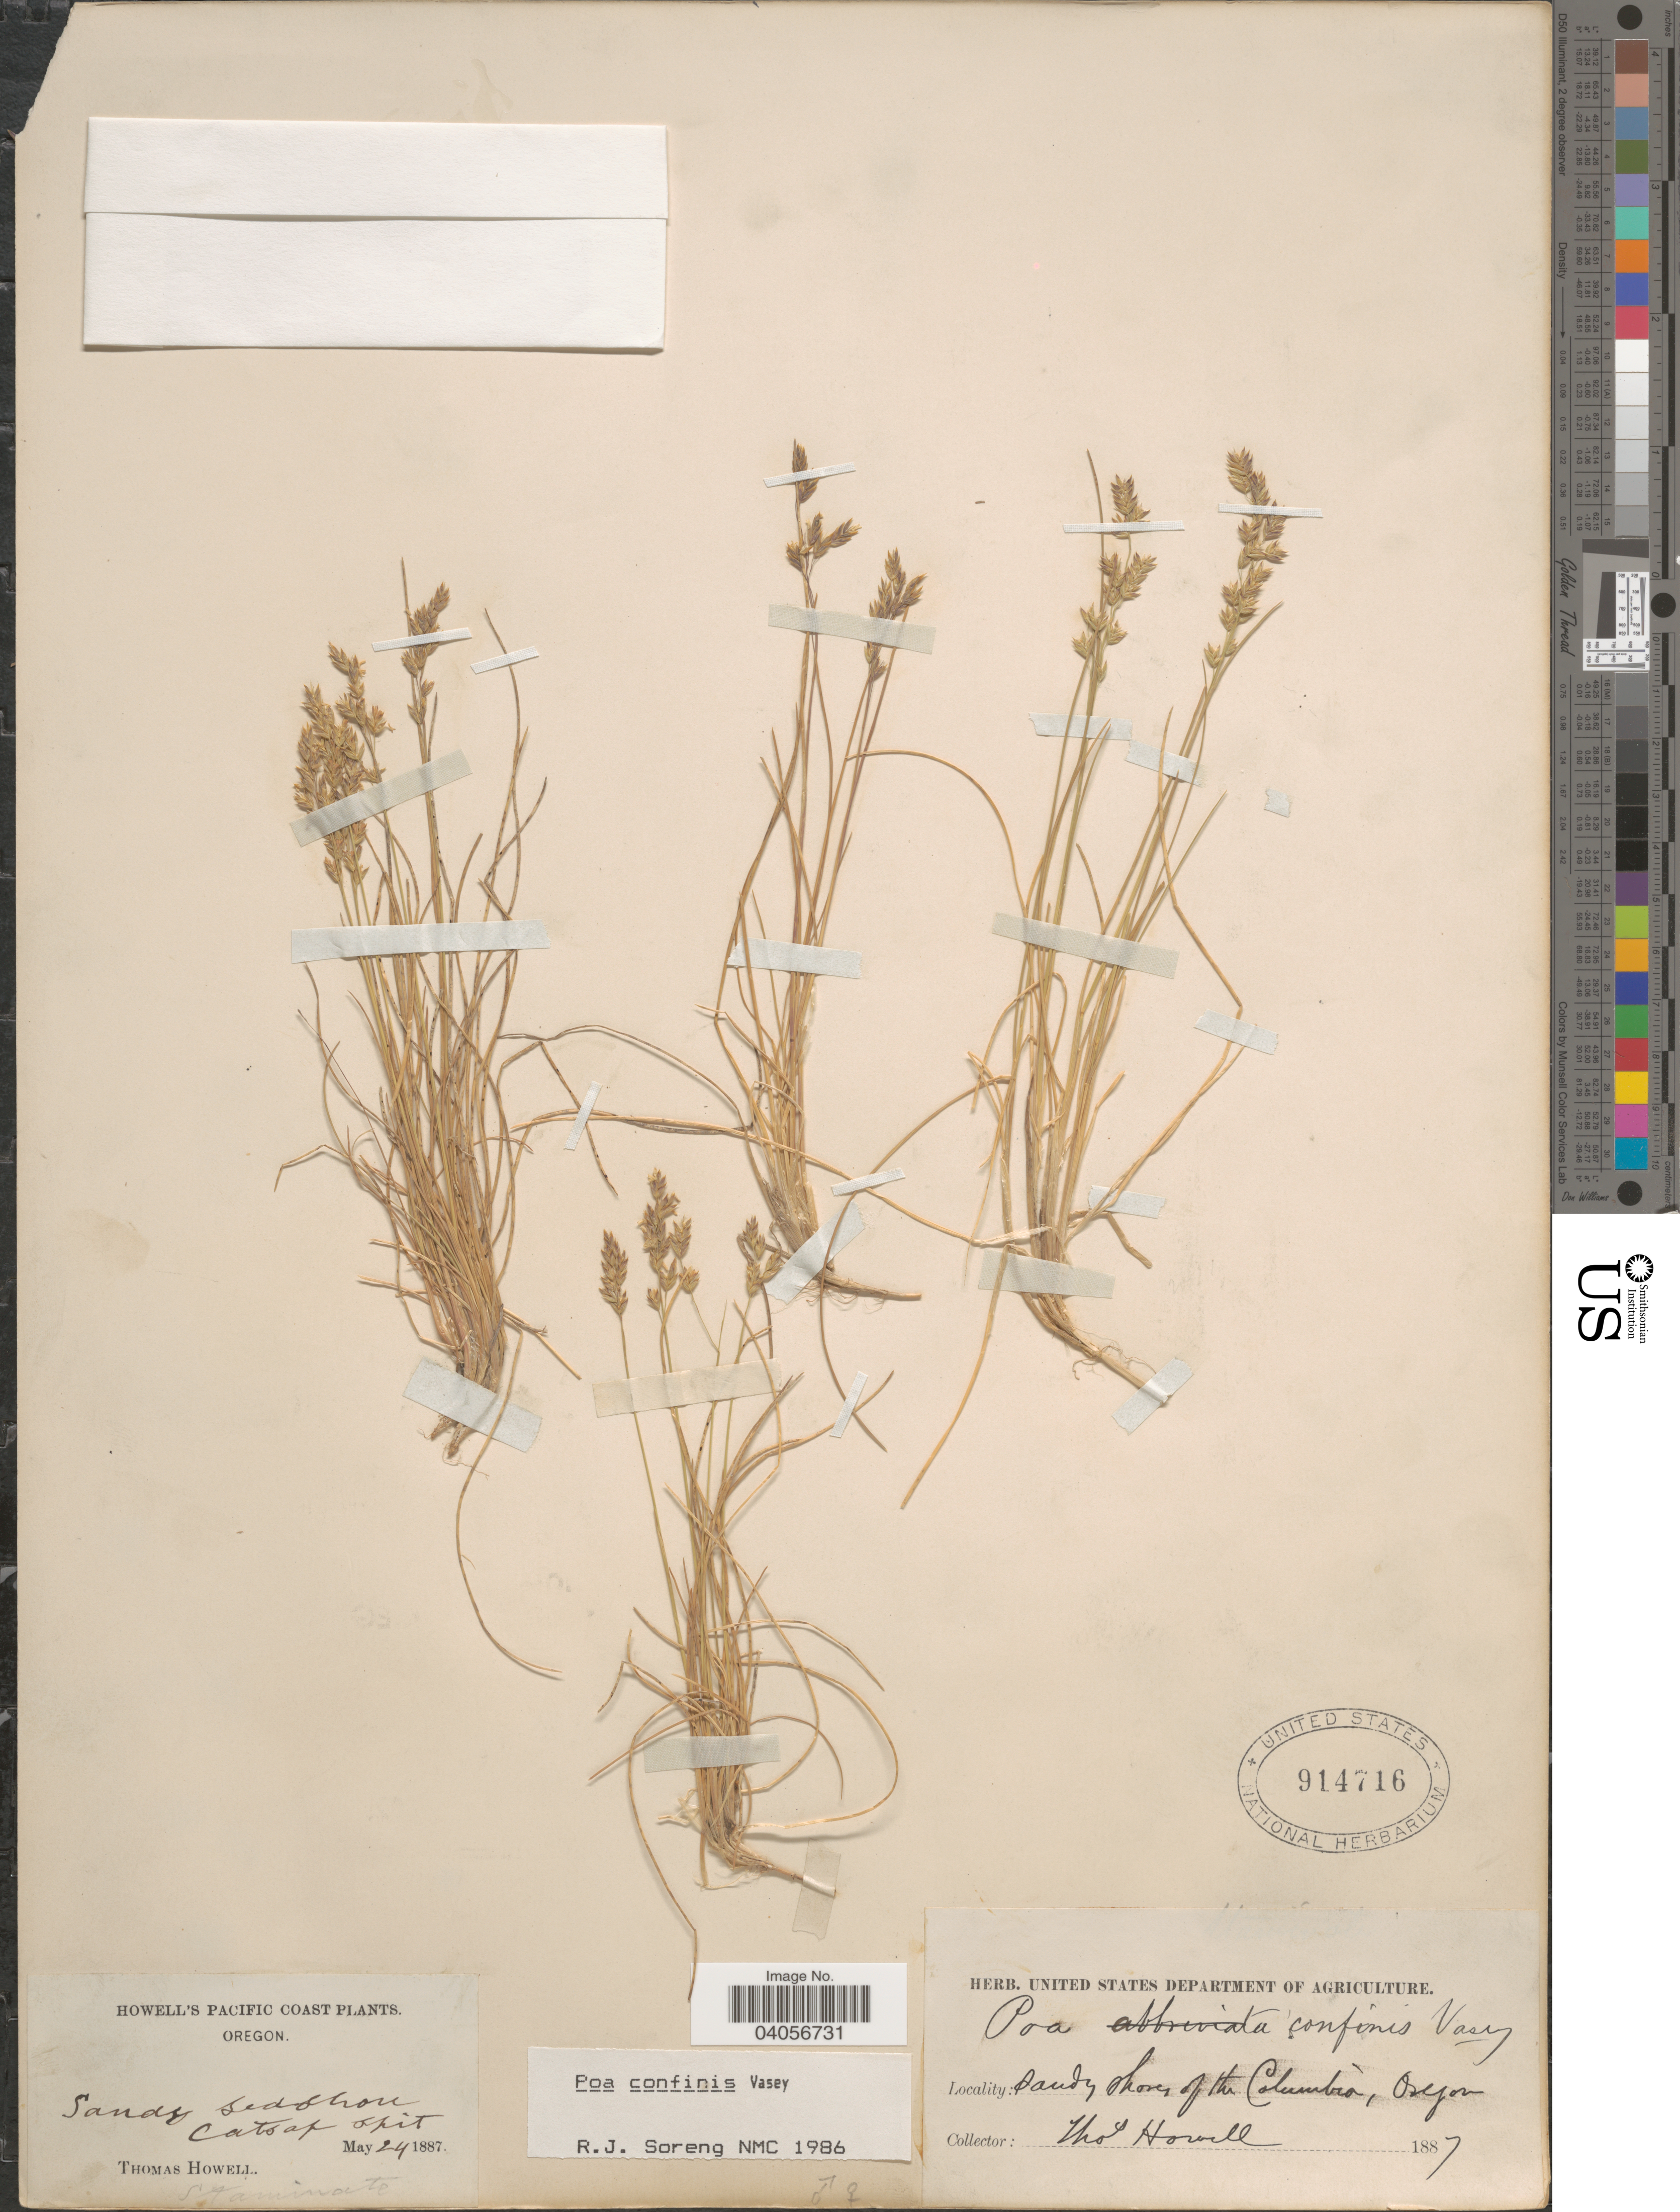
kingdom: Plantae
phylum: Tracheophyta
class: Liliopsida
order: Poales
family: Poaceae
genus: Poa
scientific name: Poa confinis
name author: Vasey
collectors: T. Howell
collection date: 1887-05-24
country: United States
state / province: Oregon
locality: Pacific Coast. Sandy seashore Catsap spit. Sandy shores of the Columbia.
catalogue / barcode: US 914716